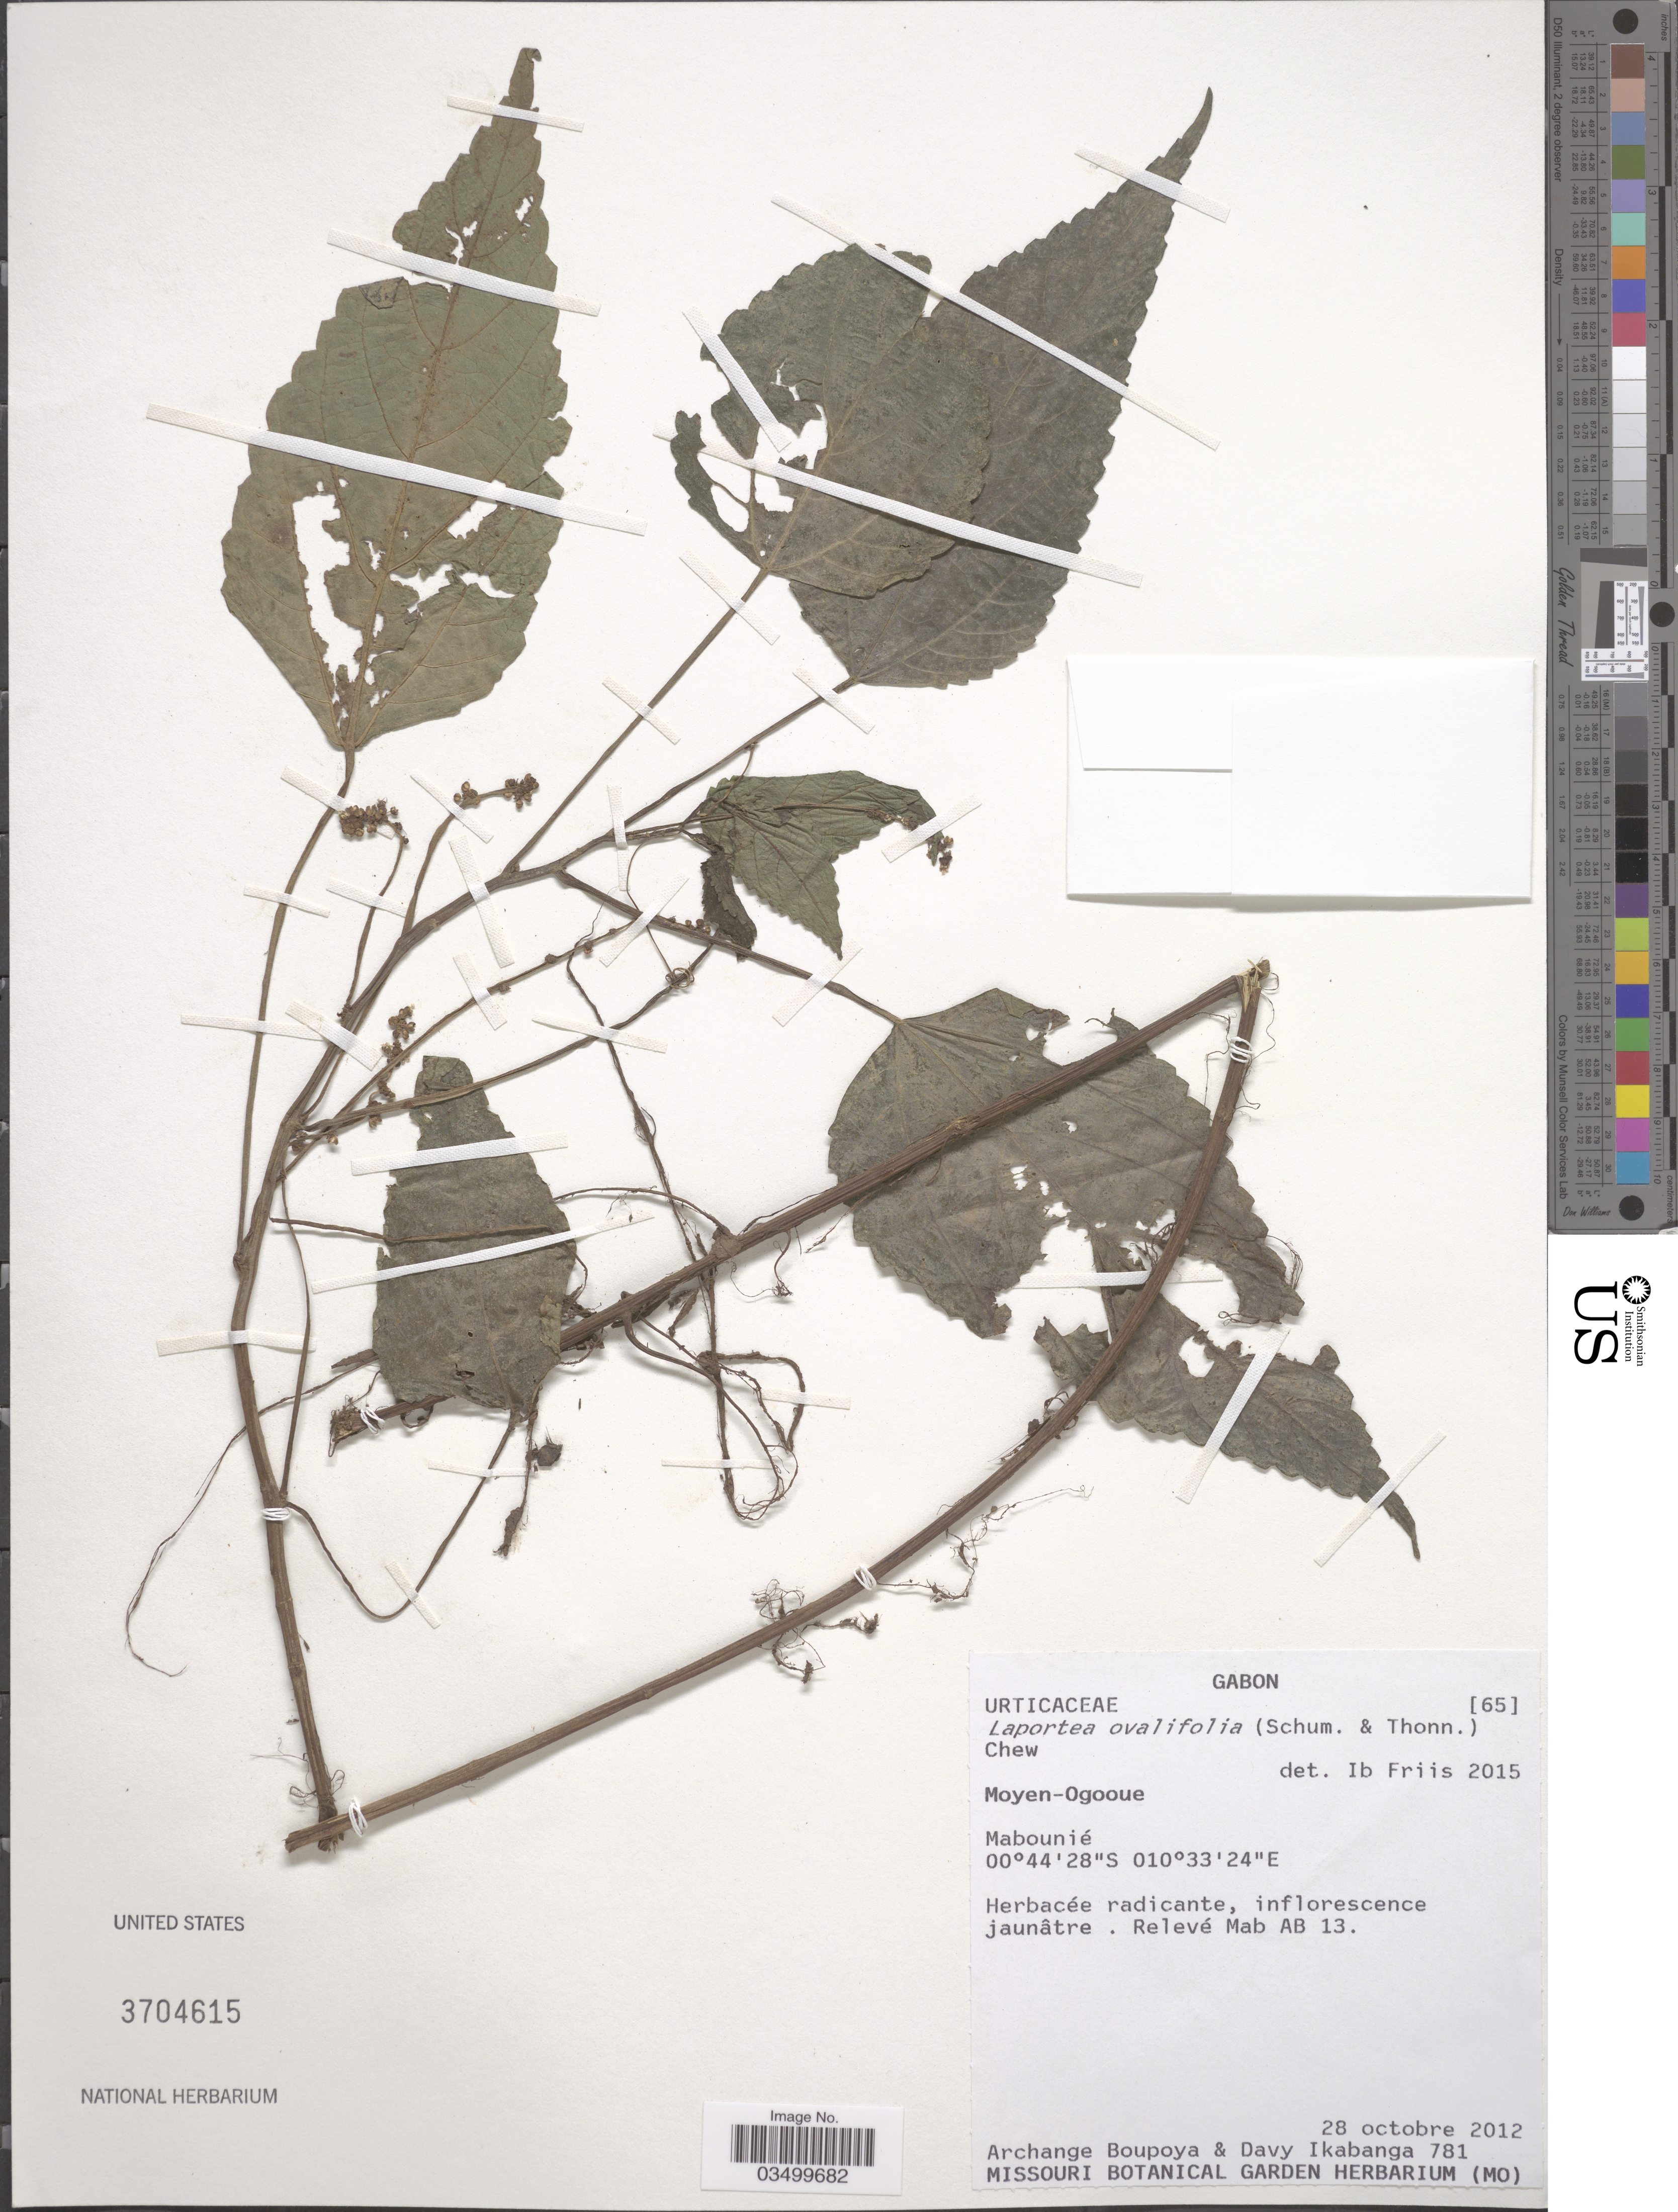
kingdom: Plantae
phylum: Tracheophyta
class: Magnoliopsida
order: Rosales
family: Urticaceae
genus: Laportea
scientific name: Laportea ovalifolia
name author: (Schum. & Thonn.) Chew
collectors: A. Boupoya & D. Ikabanga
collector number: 781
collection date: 2012-10-28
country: Gabon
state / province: Moyen-Ogooue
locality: Mabounié.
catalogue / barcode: US 3704615